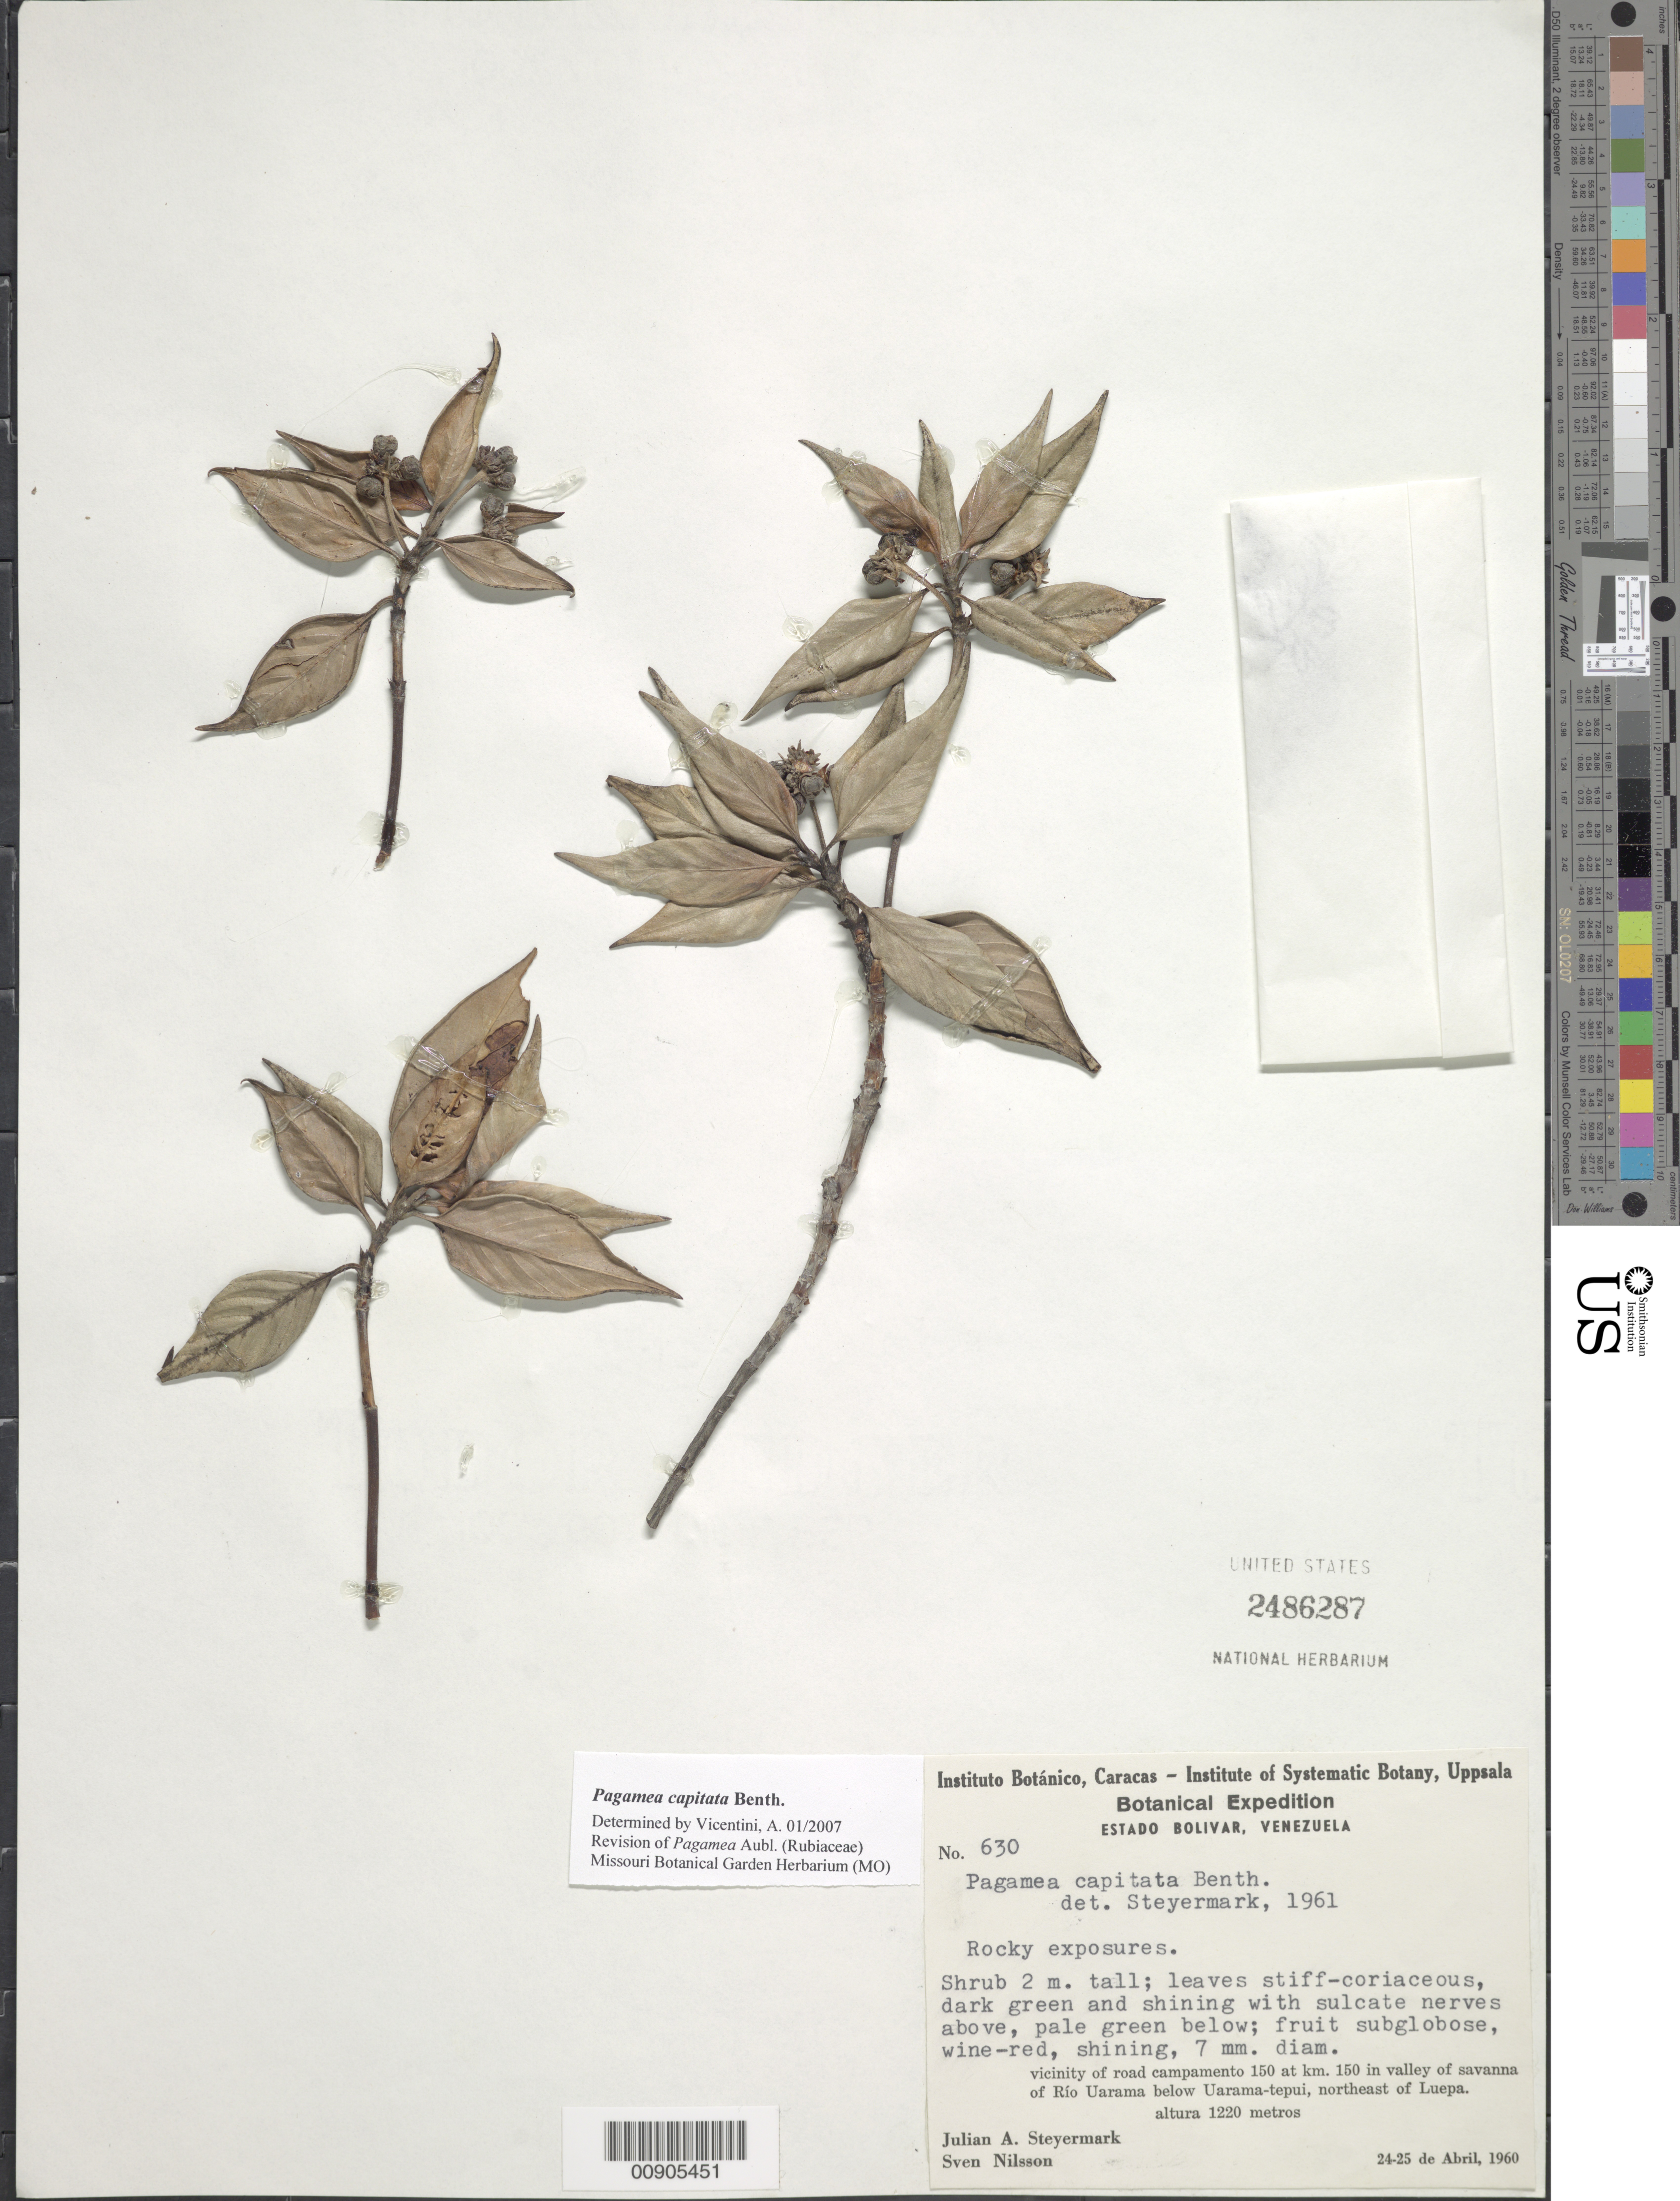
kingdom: Plantae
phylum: Tracheophyta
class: Magnoliopsida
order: Gentianales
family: Rubiaceae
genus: Pagamea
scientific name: Pagamea capitata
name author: Benth.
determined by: Vicentini, A.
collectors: J. Steyermark & S. Nilsson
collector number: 60 630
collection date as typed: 24-Apr-60 to 25-Apr-60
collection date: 1960-04-24/1960-04-25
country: Venezuela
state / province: Bolívar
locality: Río Uarama, below Uarama-tepuí, NE of Luepa, vic. of road campamento 150 at km 150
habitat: Rocky exposures, valley of savanna of rio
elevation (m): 1200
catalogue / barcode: US 2486287